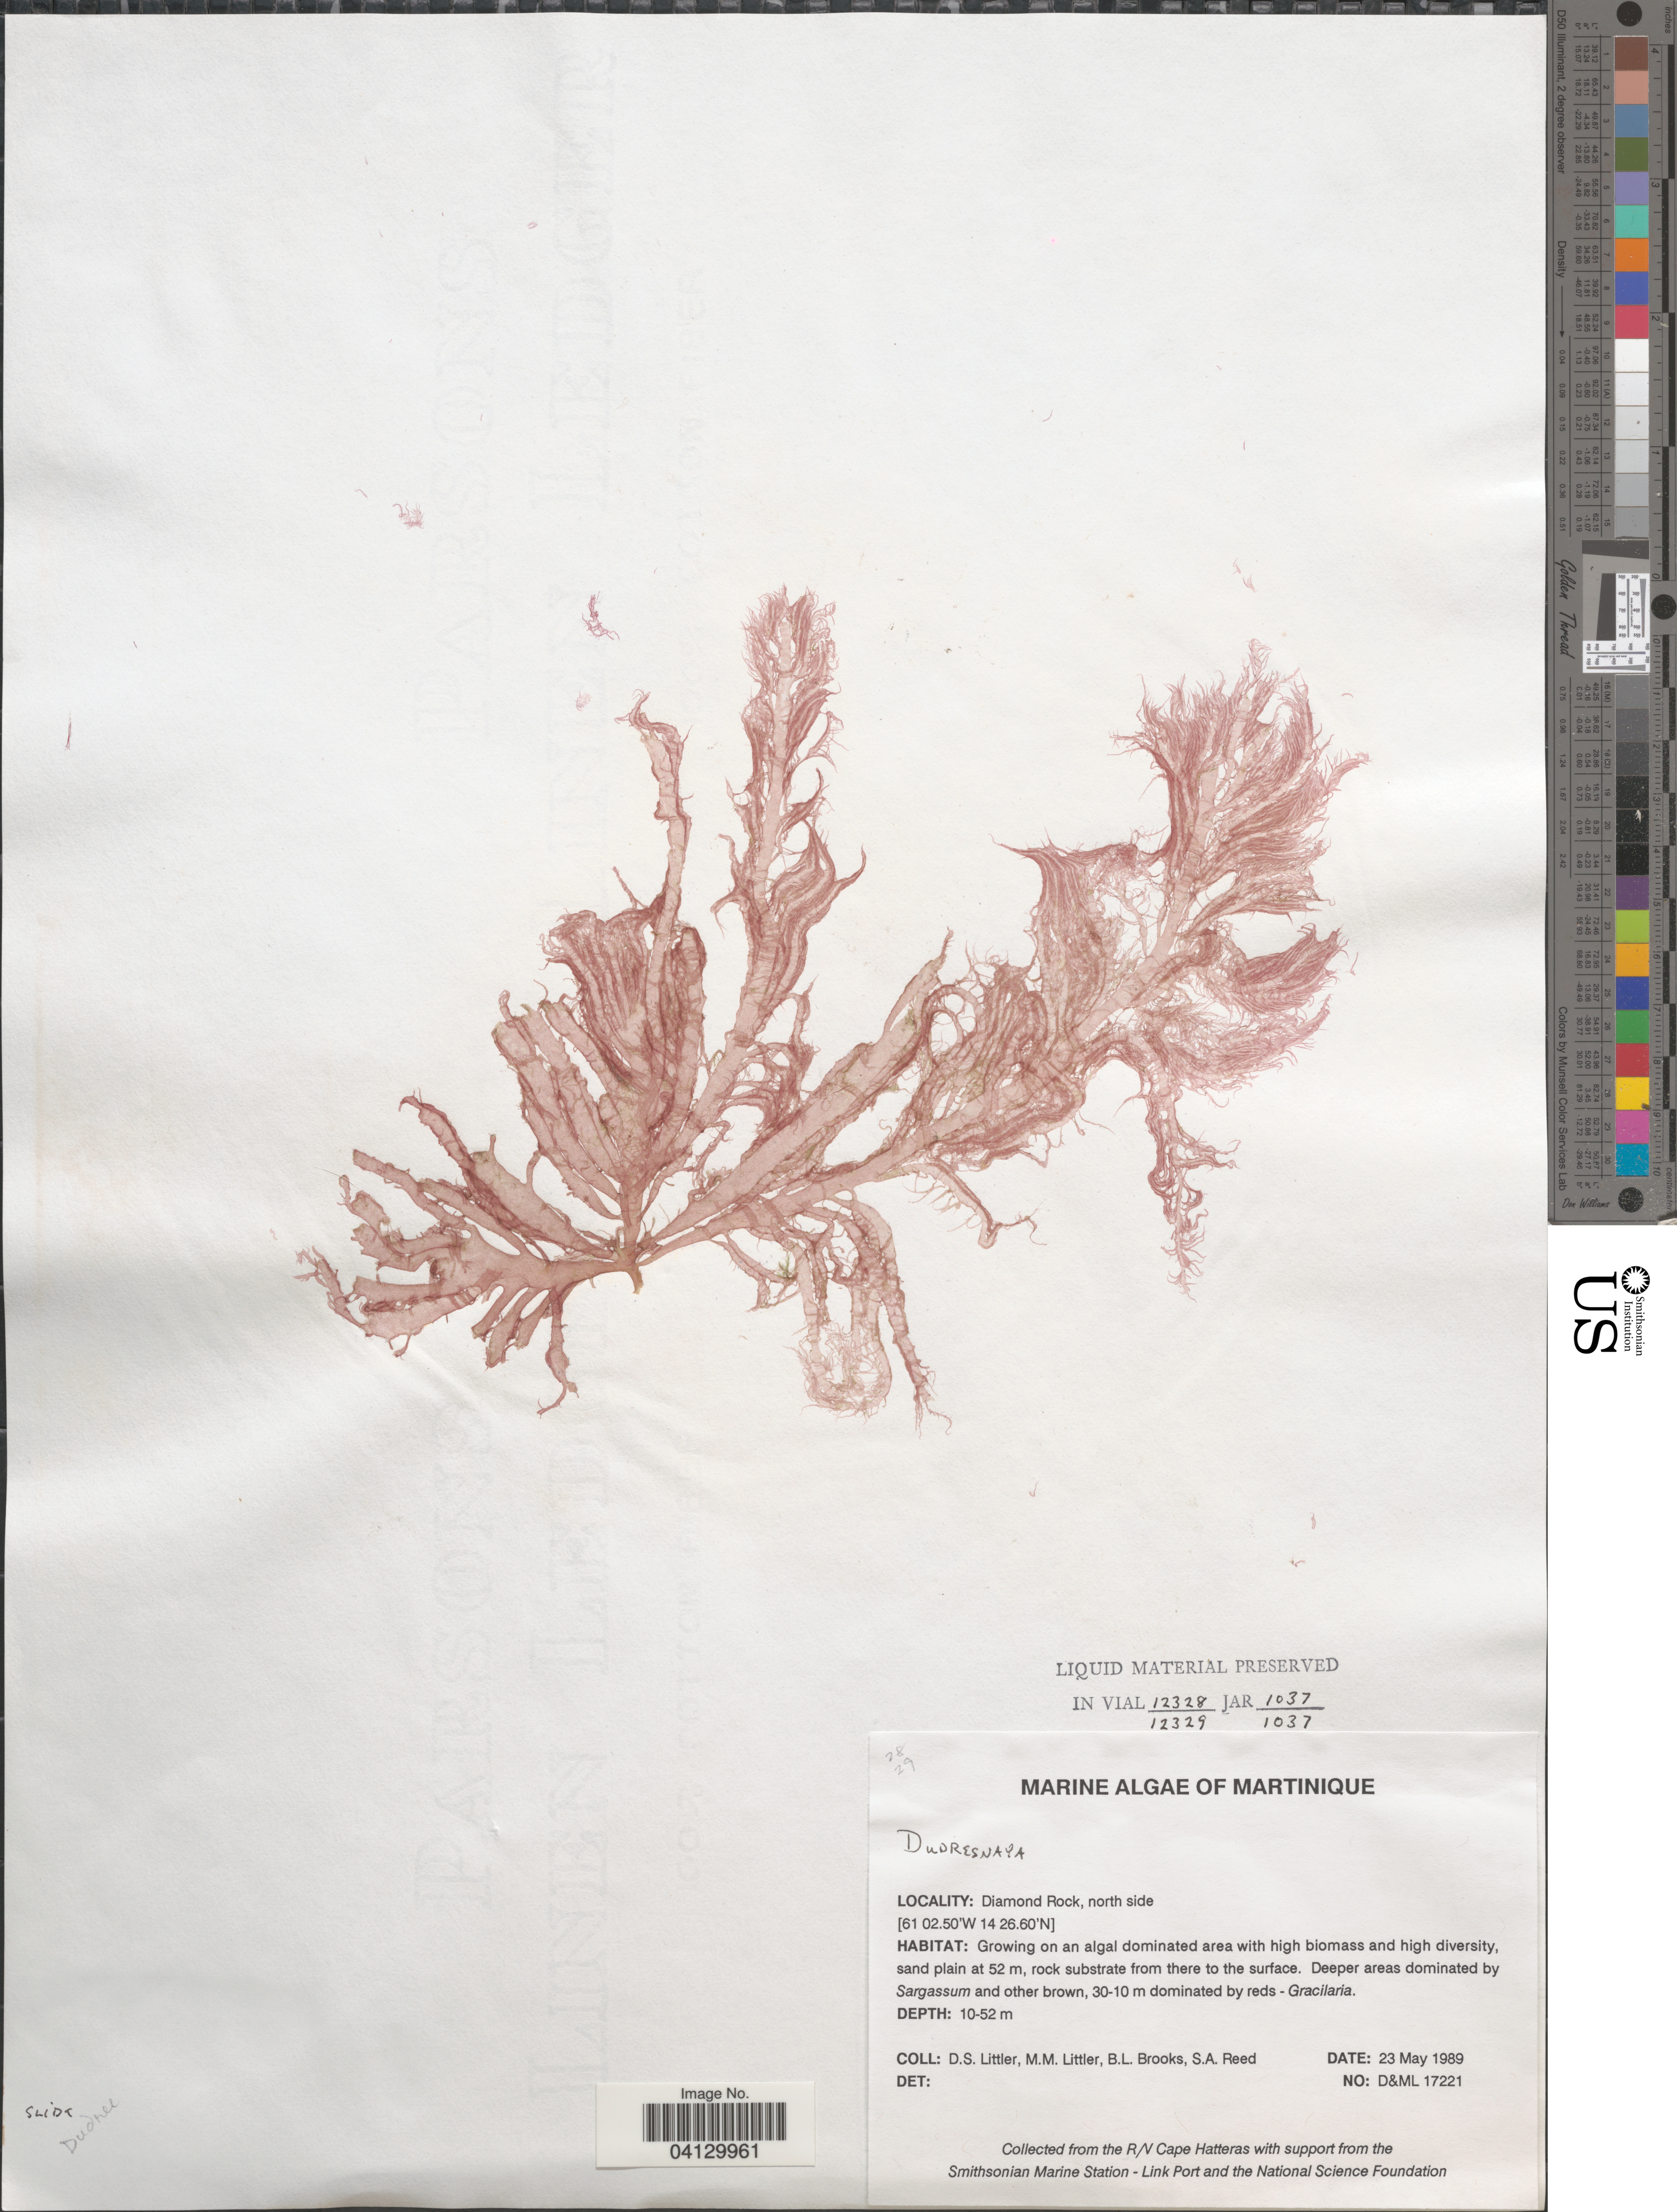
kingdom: Plantae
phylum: Rhodophyta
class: Florideophyceae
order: Gigartinales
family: Dumontiaceae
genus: Dudresnaya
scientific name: Dudresnaya sp.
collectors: D. S. Littler, B. Brooks & S. Reed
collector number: D&ML17221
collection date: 1989-05-23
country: Martinique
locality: Diamond Rock, north side.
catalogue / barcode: US 328666